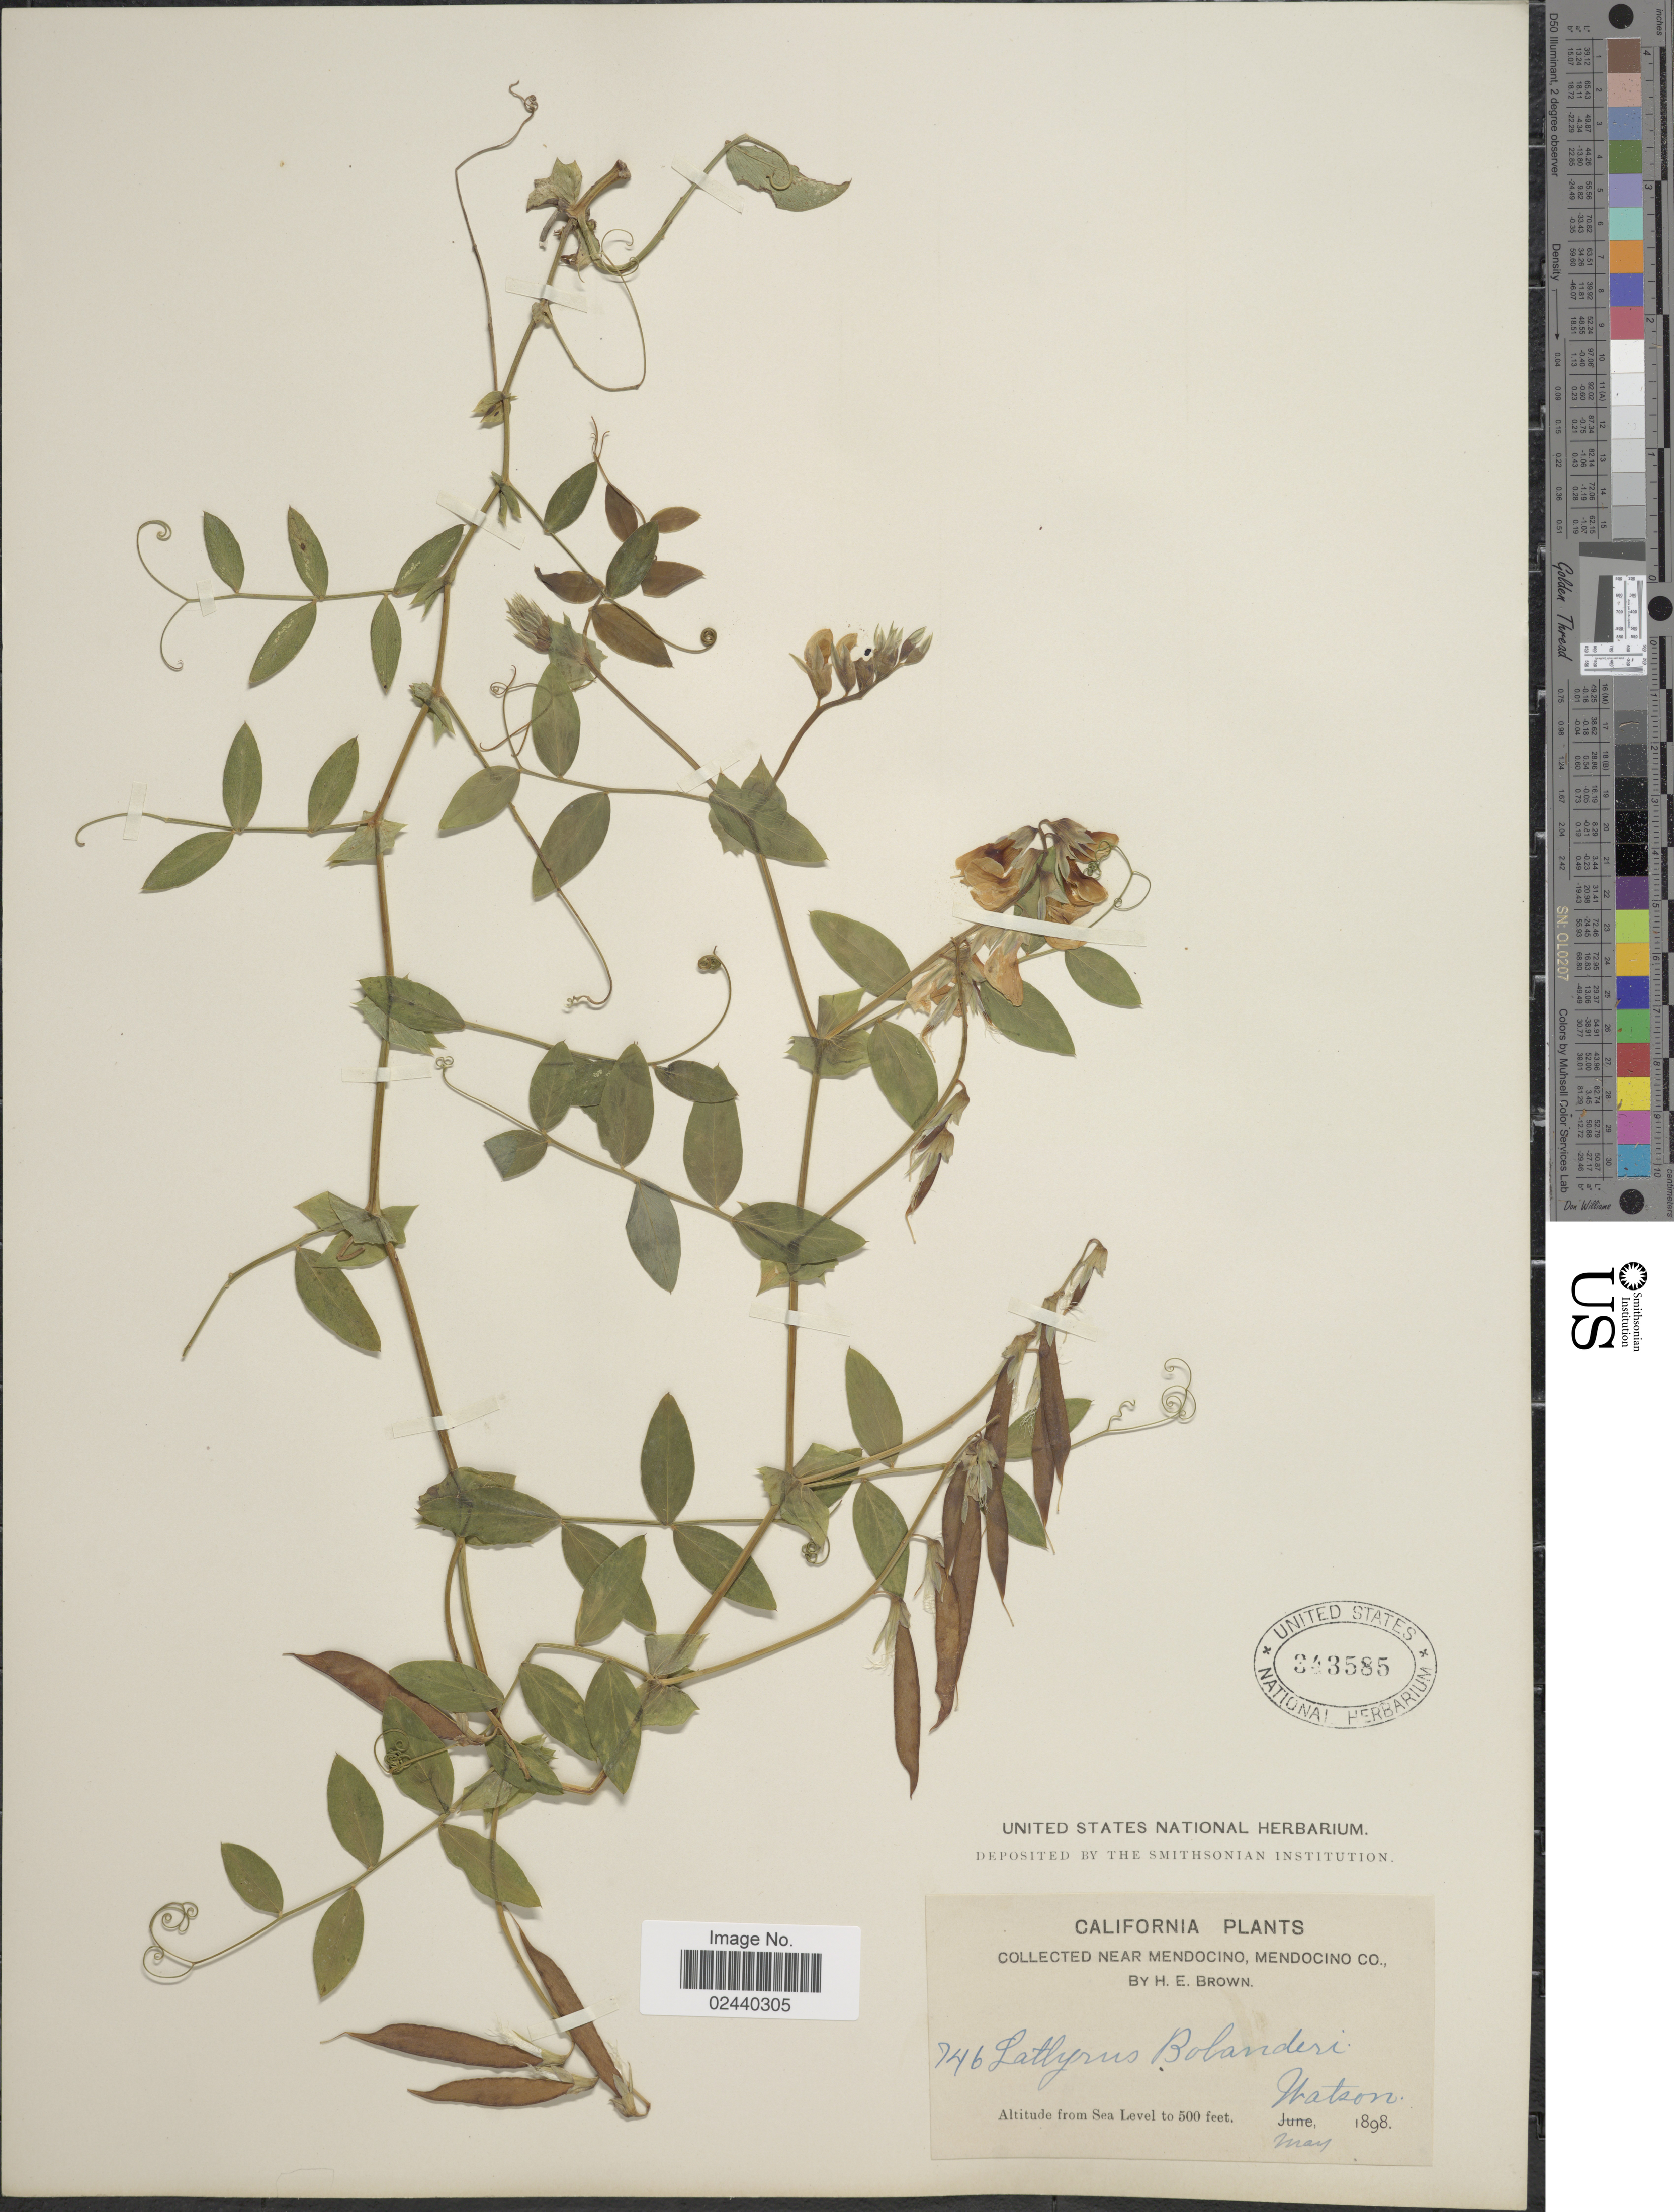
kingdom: Plantae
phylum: Tracheophyta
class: Magnoliopsida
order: Fabales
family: Fabaceae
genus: Lathyrus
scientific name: Lathyrus bolanderi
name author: S. Watson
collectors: H. E. Brown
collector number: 746*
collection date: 1898-05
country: United States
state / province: California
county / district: Mendocino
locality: Near Mendocino, Mendocino Co.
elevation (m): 0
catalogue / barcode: US 343585